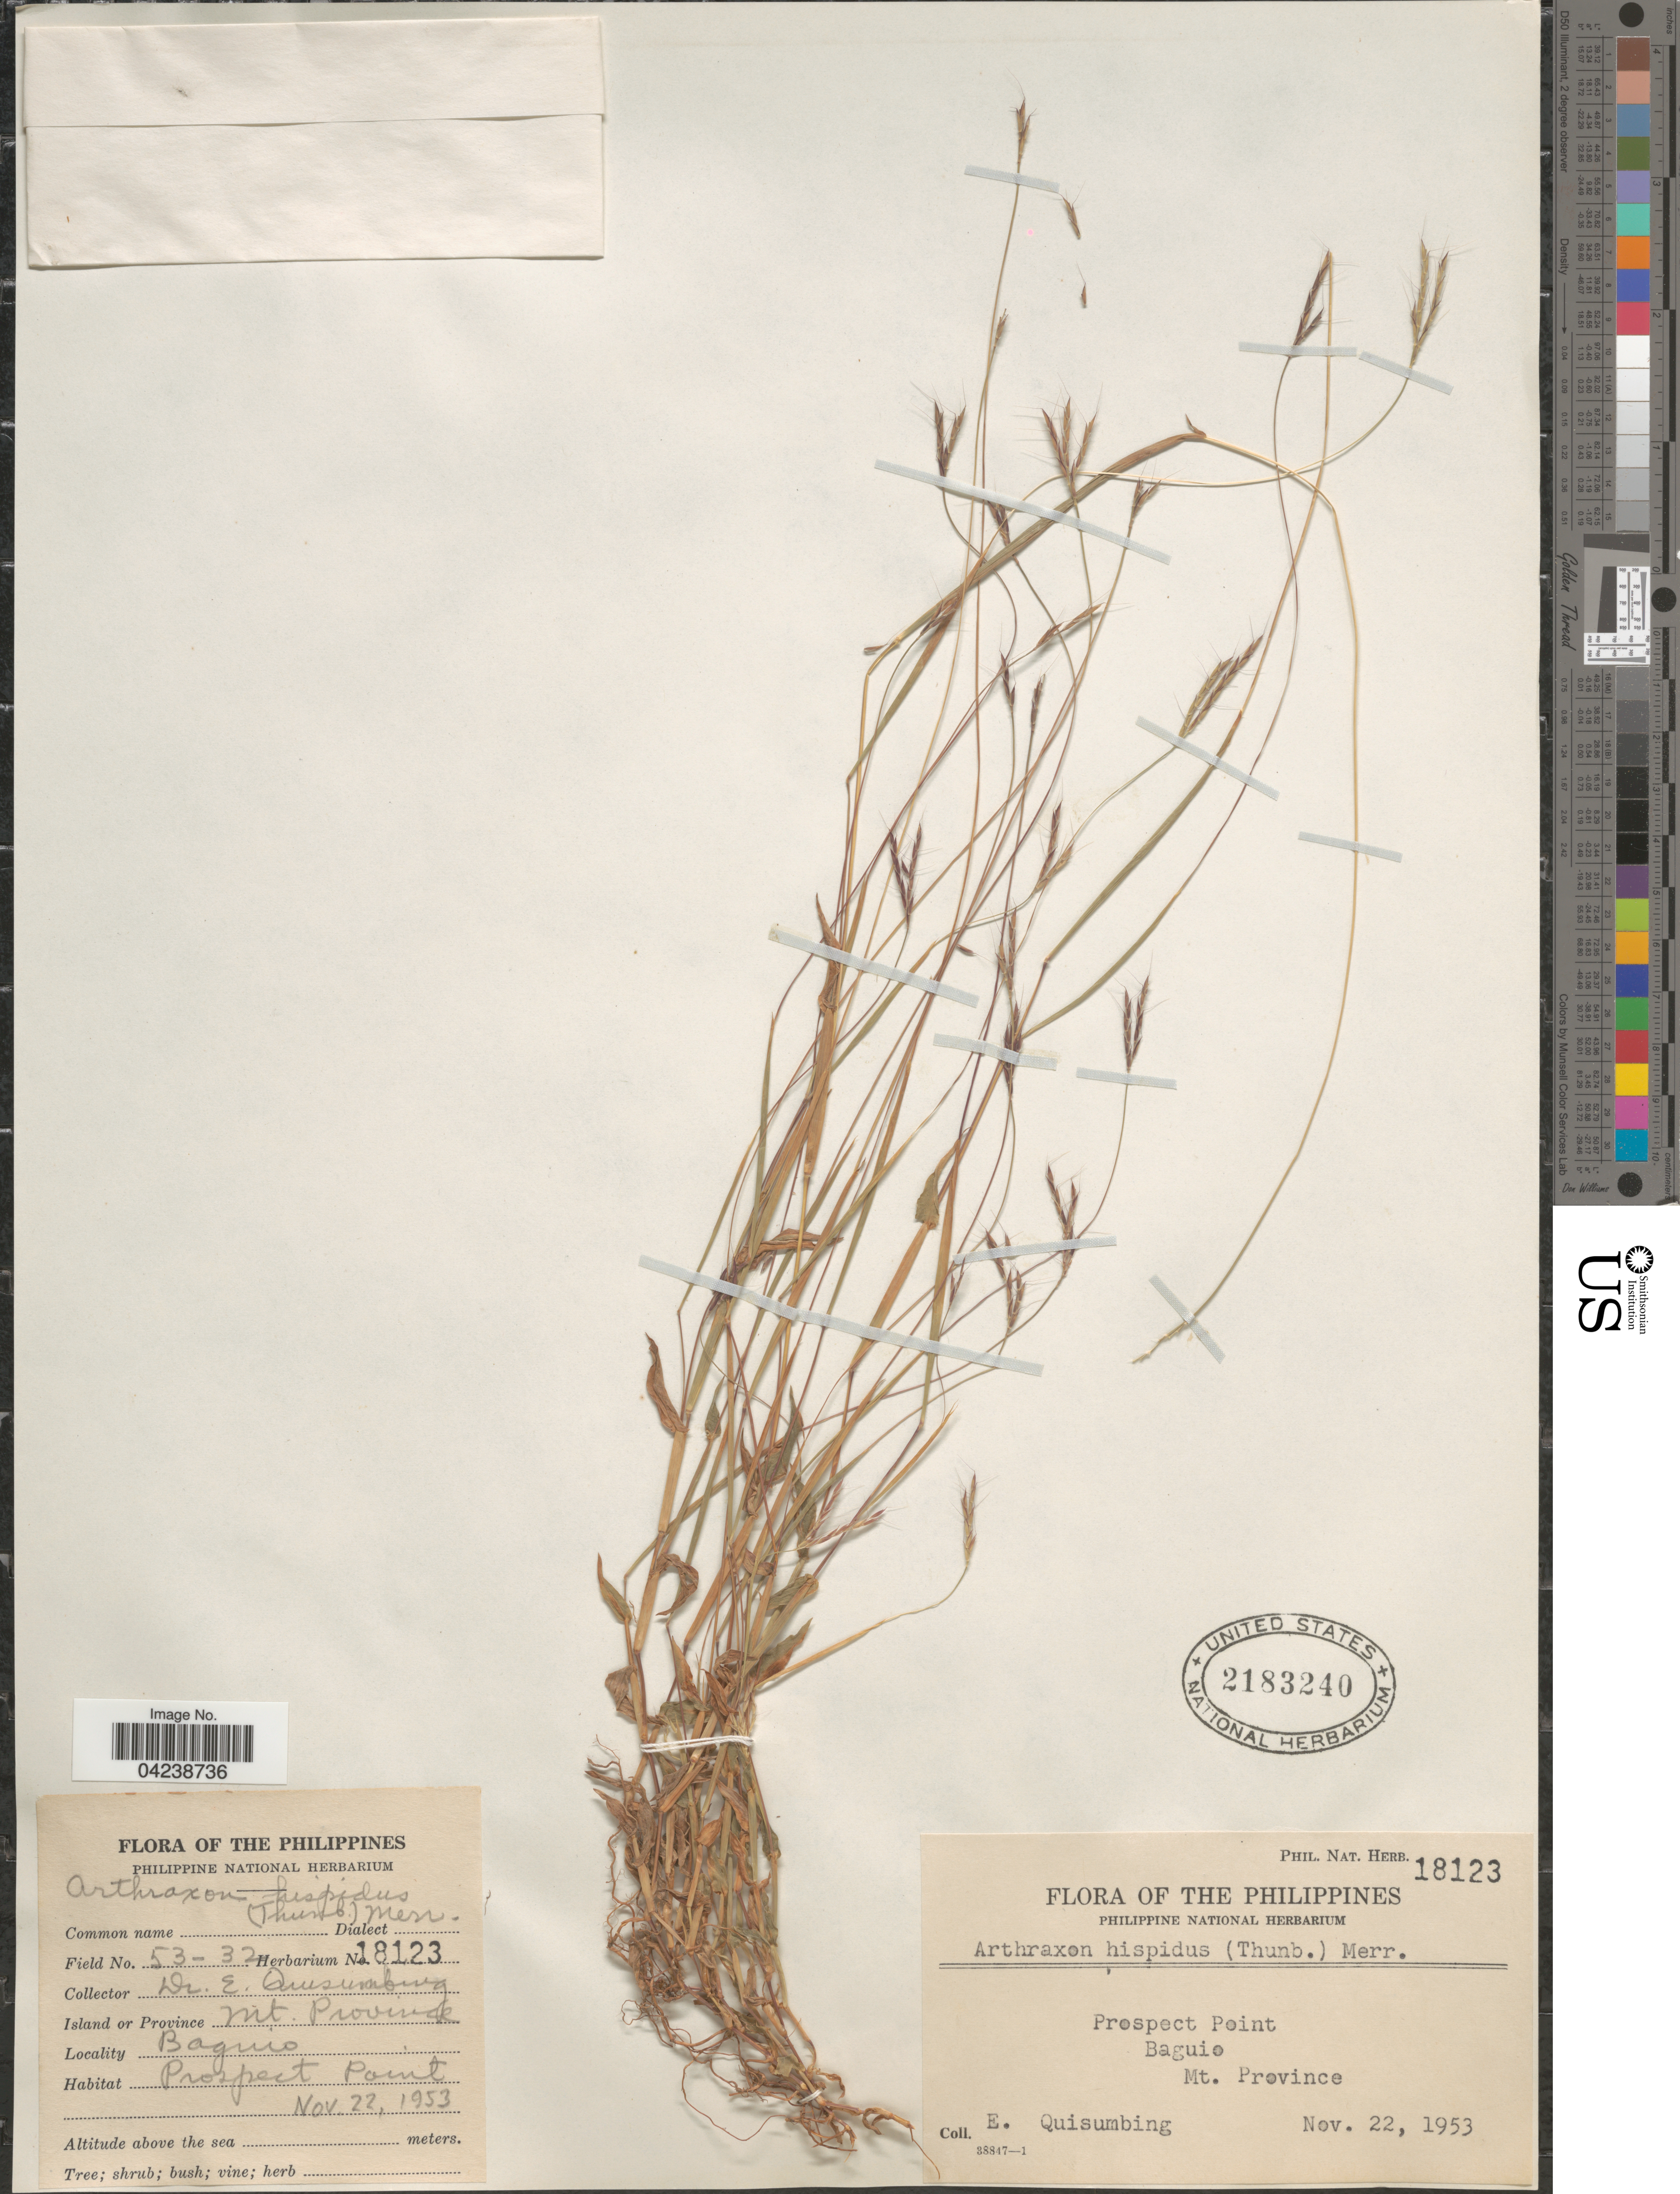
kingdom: Plantae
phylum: Tracheophyta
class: Liliopsida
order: Poales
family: Poaceae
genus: Arthraxon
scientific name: Arthraxon hispidus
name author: (Thunb.) Makino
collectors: E. Quisumbing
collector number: Phil. Nat. Herb. 18123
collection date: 1953-11-22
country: Philippines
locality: Prospect Point. Baguio. Mt. Province.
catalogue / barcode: US 2183240